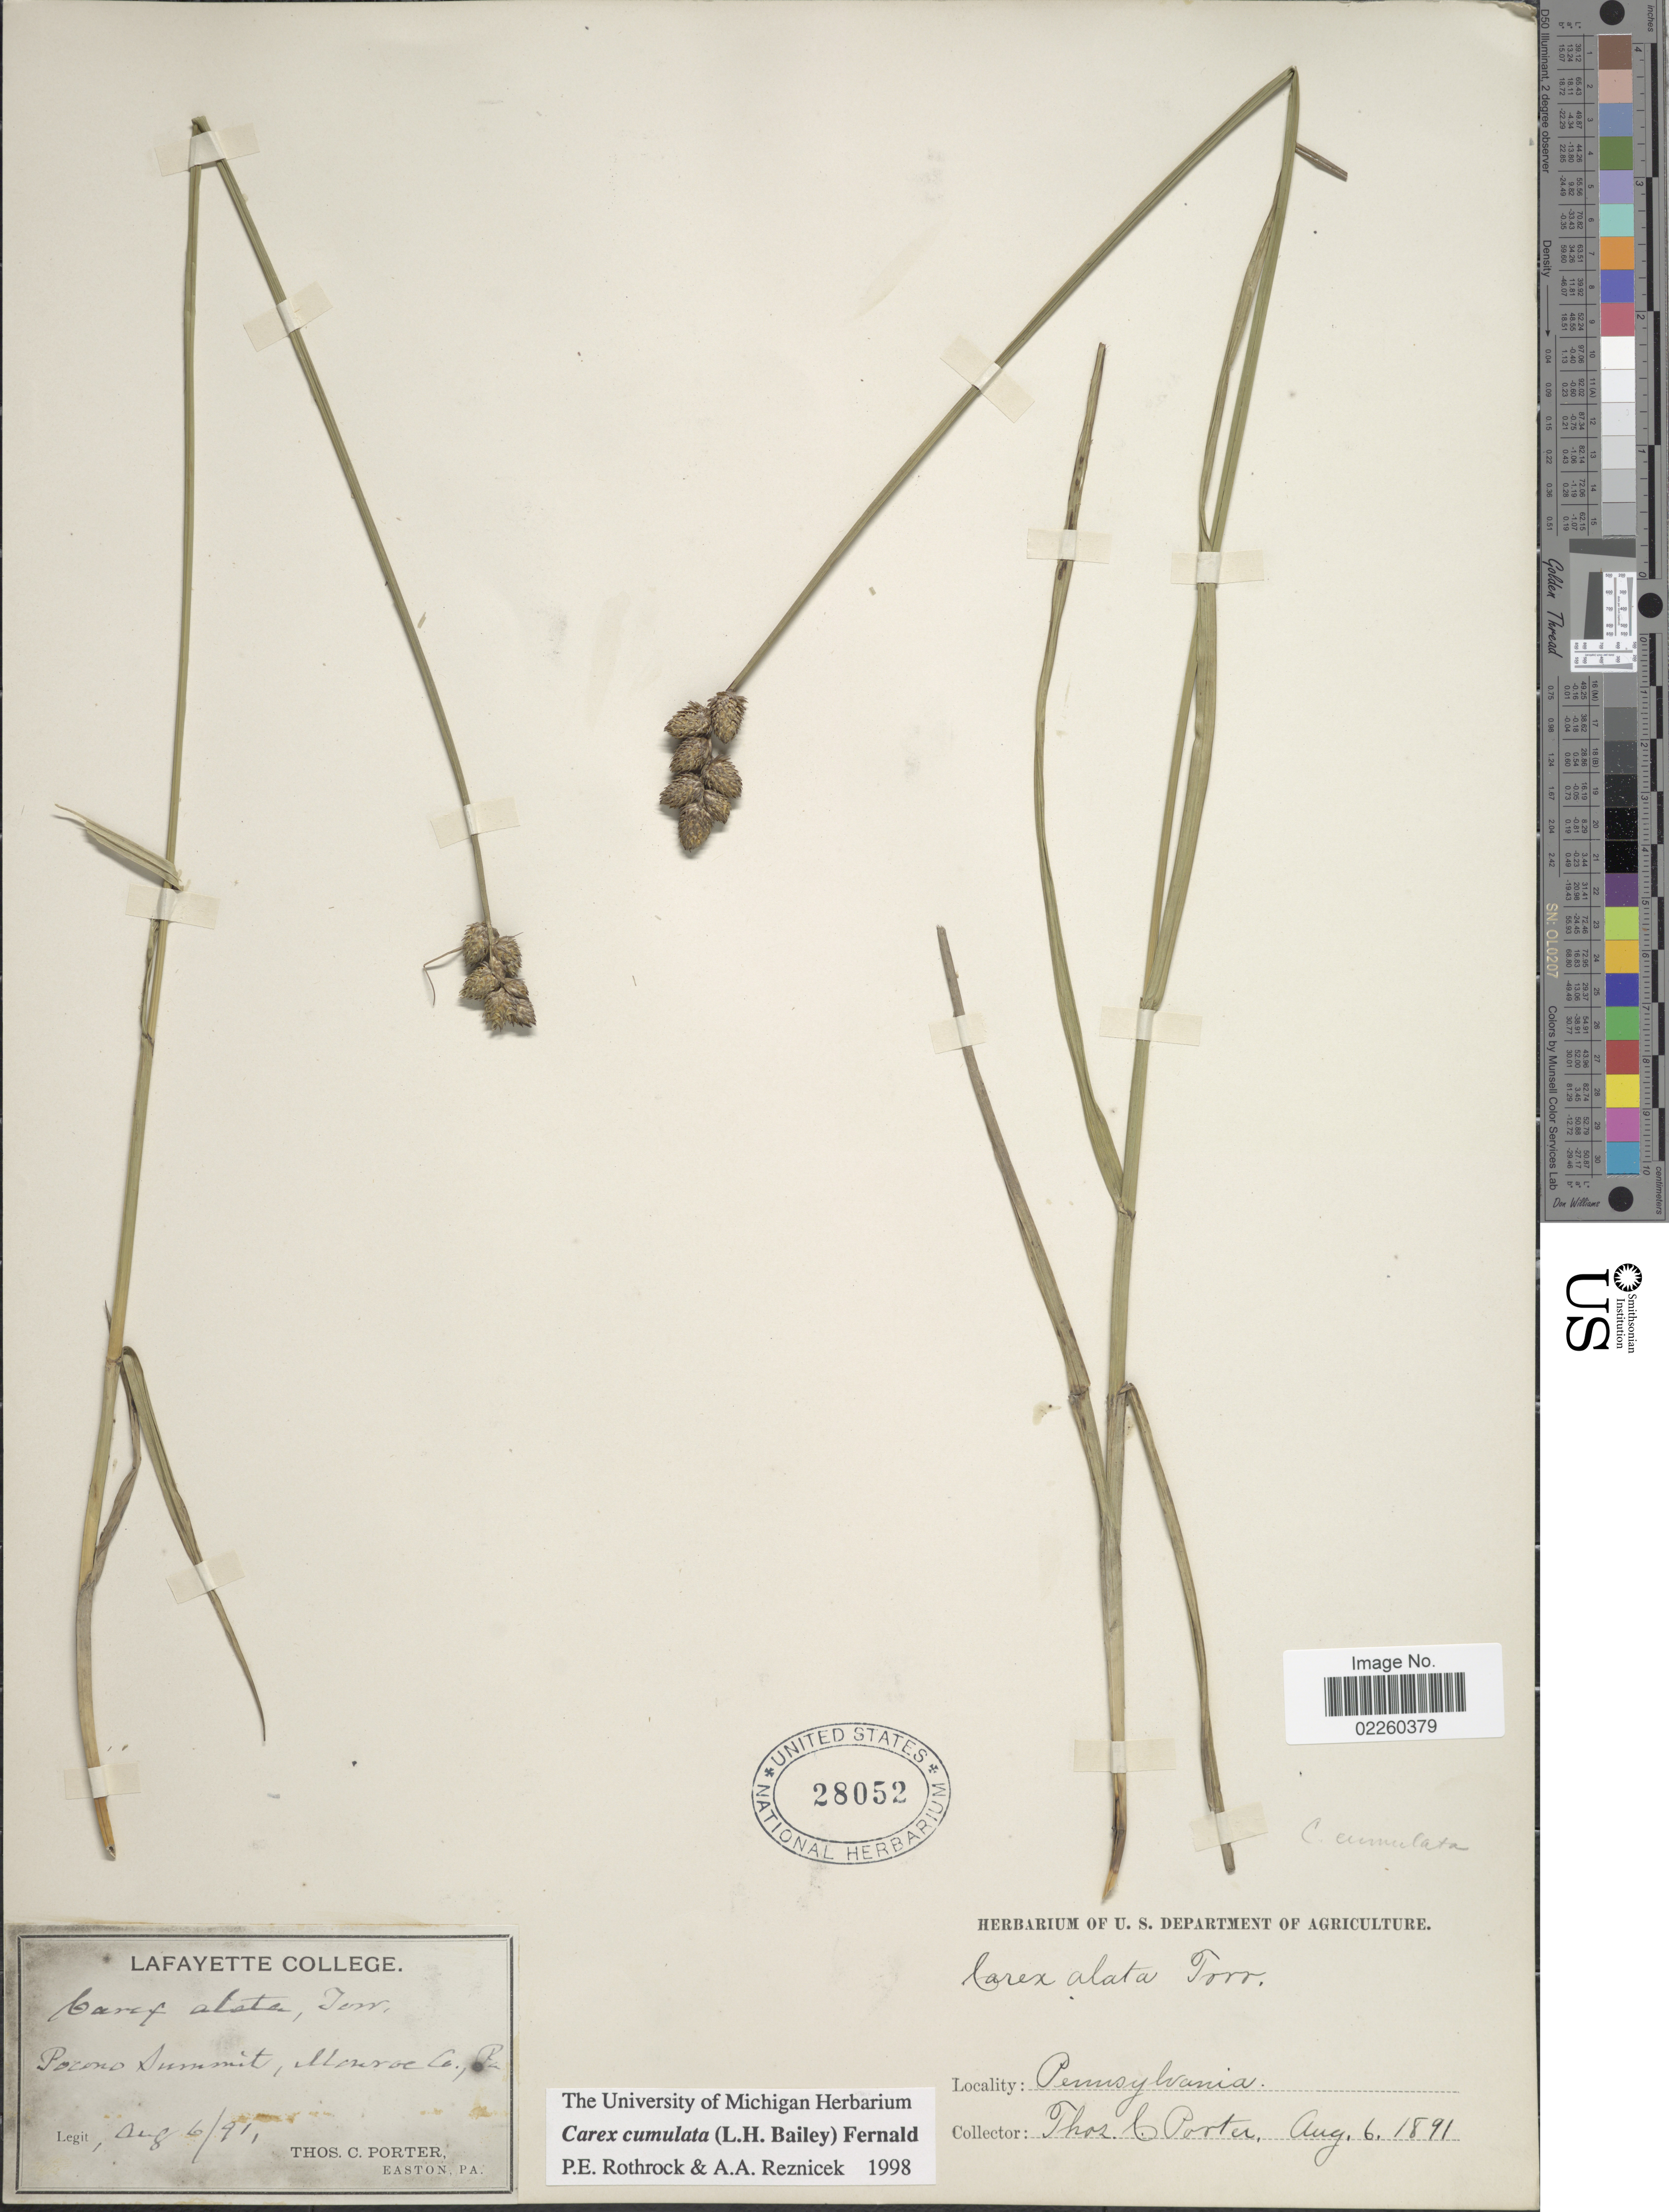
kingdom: Plantae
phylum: Tracheophyta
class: Liliopsida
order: Poales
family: Cyperaceae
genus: Carex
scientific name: Carex cumulata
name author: (L.H. Bailey) Mack.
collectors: T. Porter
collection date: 1891-08-06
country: United States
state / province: Pennsylvania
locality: Pocono Summit, Monroe Co.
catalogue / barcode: US 28052